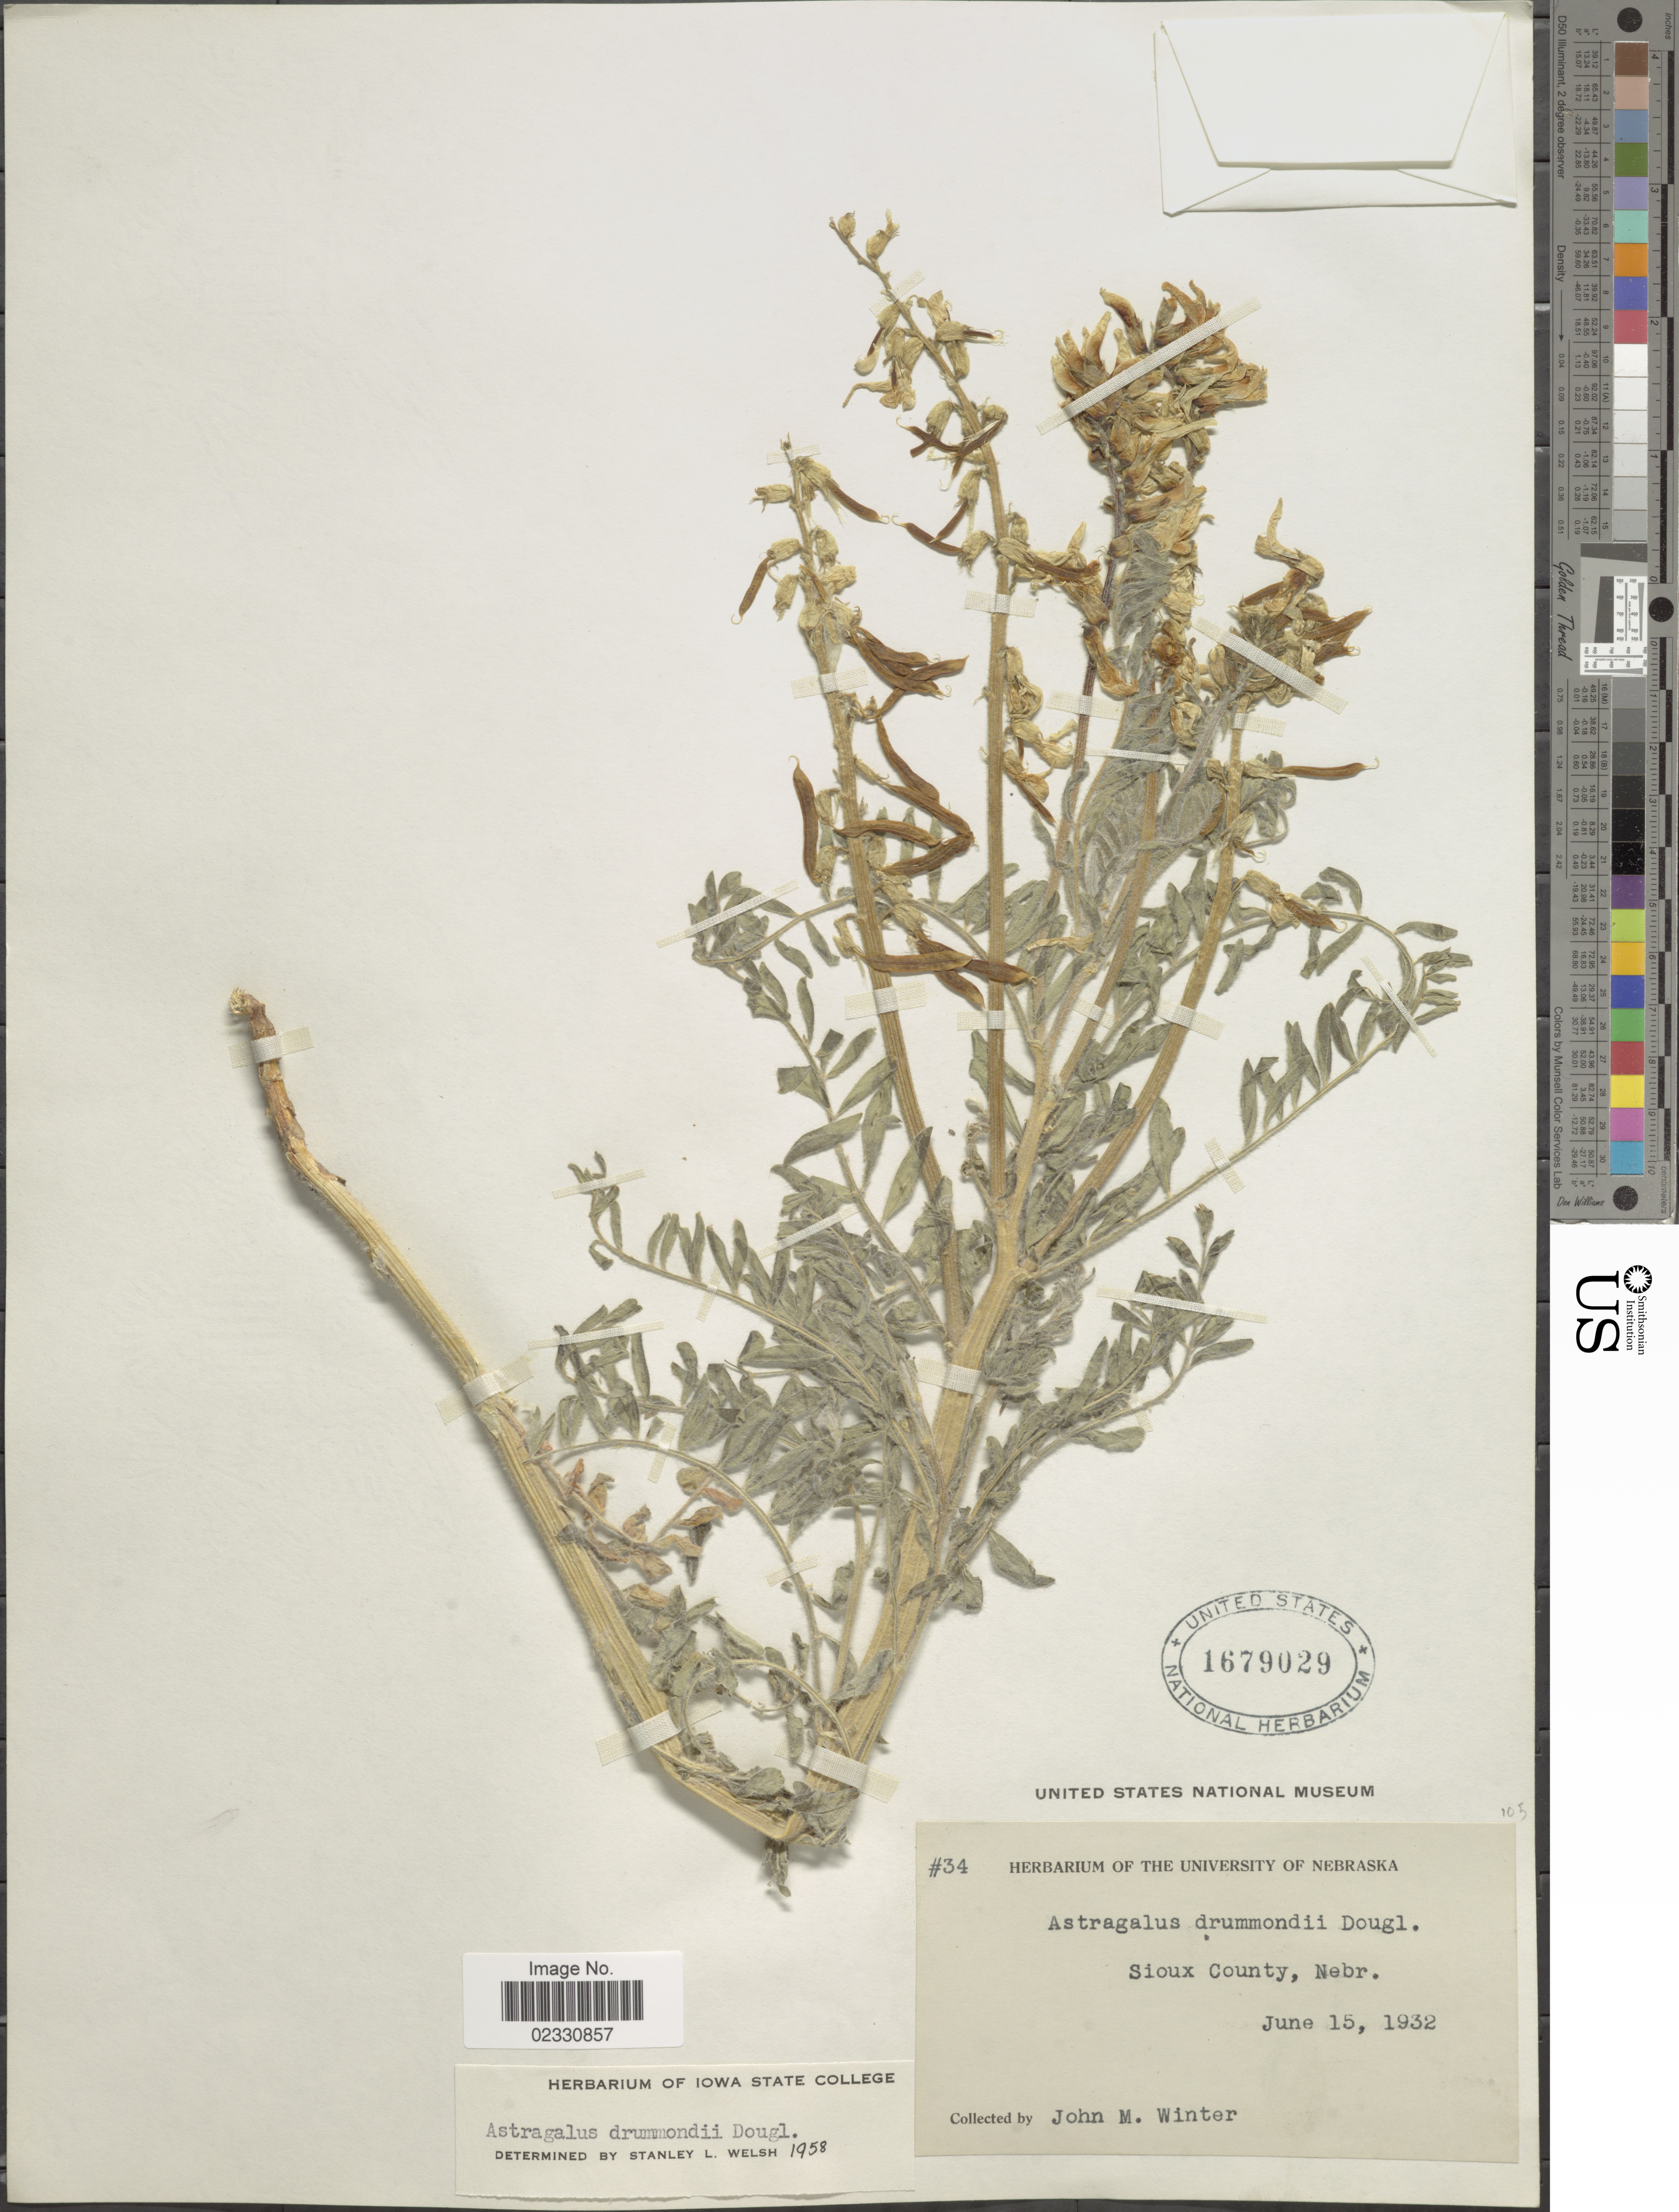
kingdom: Plantae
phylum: Tracheophyta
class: Magnoliopsida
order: Fabales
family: Fabaceae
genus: Astragalus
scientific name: Astragalus drummondii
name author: Hook.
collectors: J. M. Winter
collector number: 34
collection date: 1932-06-15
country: United States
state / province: Nebraska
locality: Sioux County.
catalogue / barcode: US 1679029